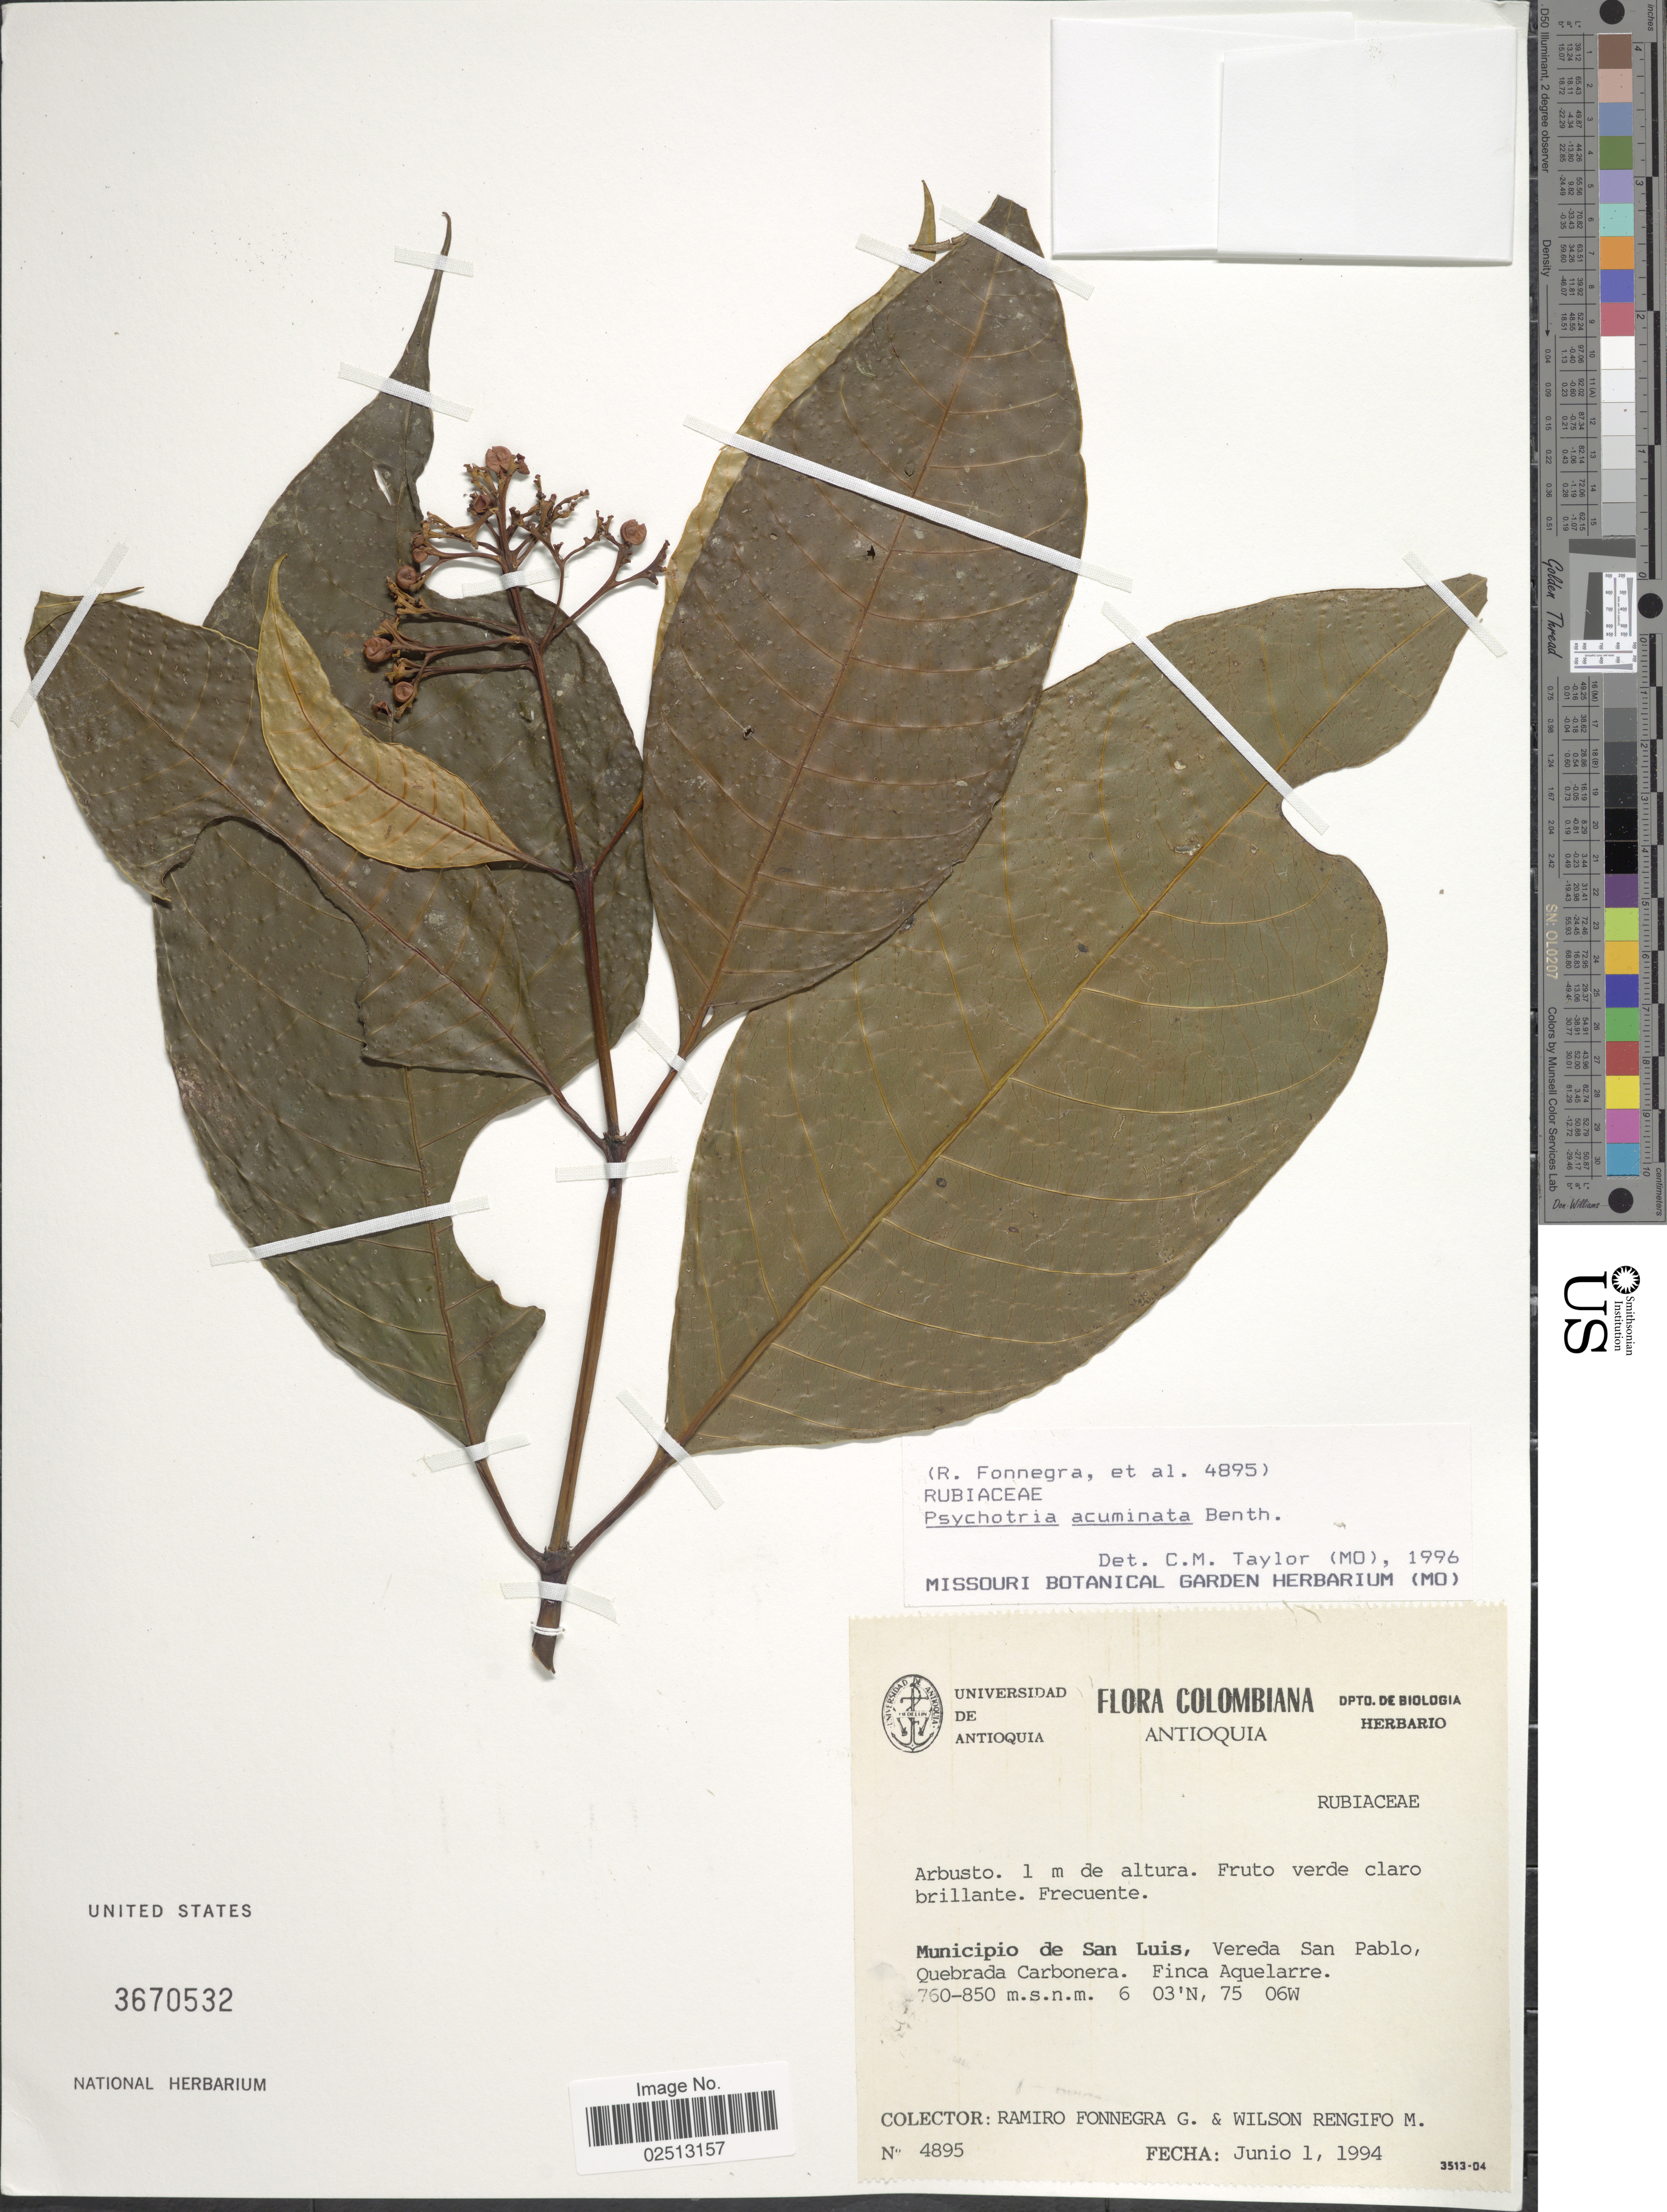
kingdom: Plantae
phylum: Tracheophyta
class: Magnoliopsida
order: Gentianales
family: Rubiaceae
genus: Psychotria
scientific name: Psychotria acuminata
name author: Benth.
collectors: R. Fonnegra G. & W. Rengifo M.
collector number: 4895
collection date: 1994-06-01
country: Colombia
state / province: Antioquia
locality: Antioquia, Municipio de San Luis, Vereda San Pablo, Quebrada Carbonera.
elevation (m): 760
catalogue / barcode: US 3670532